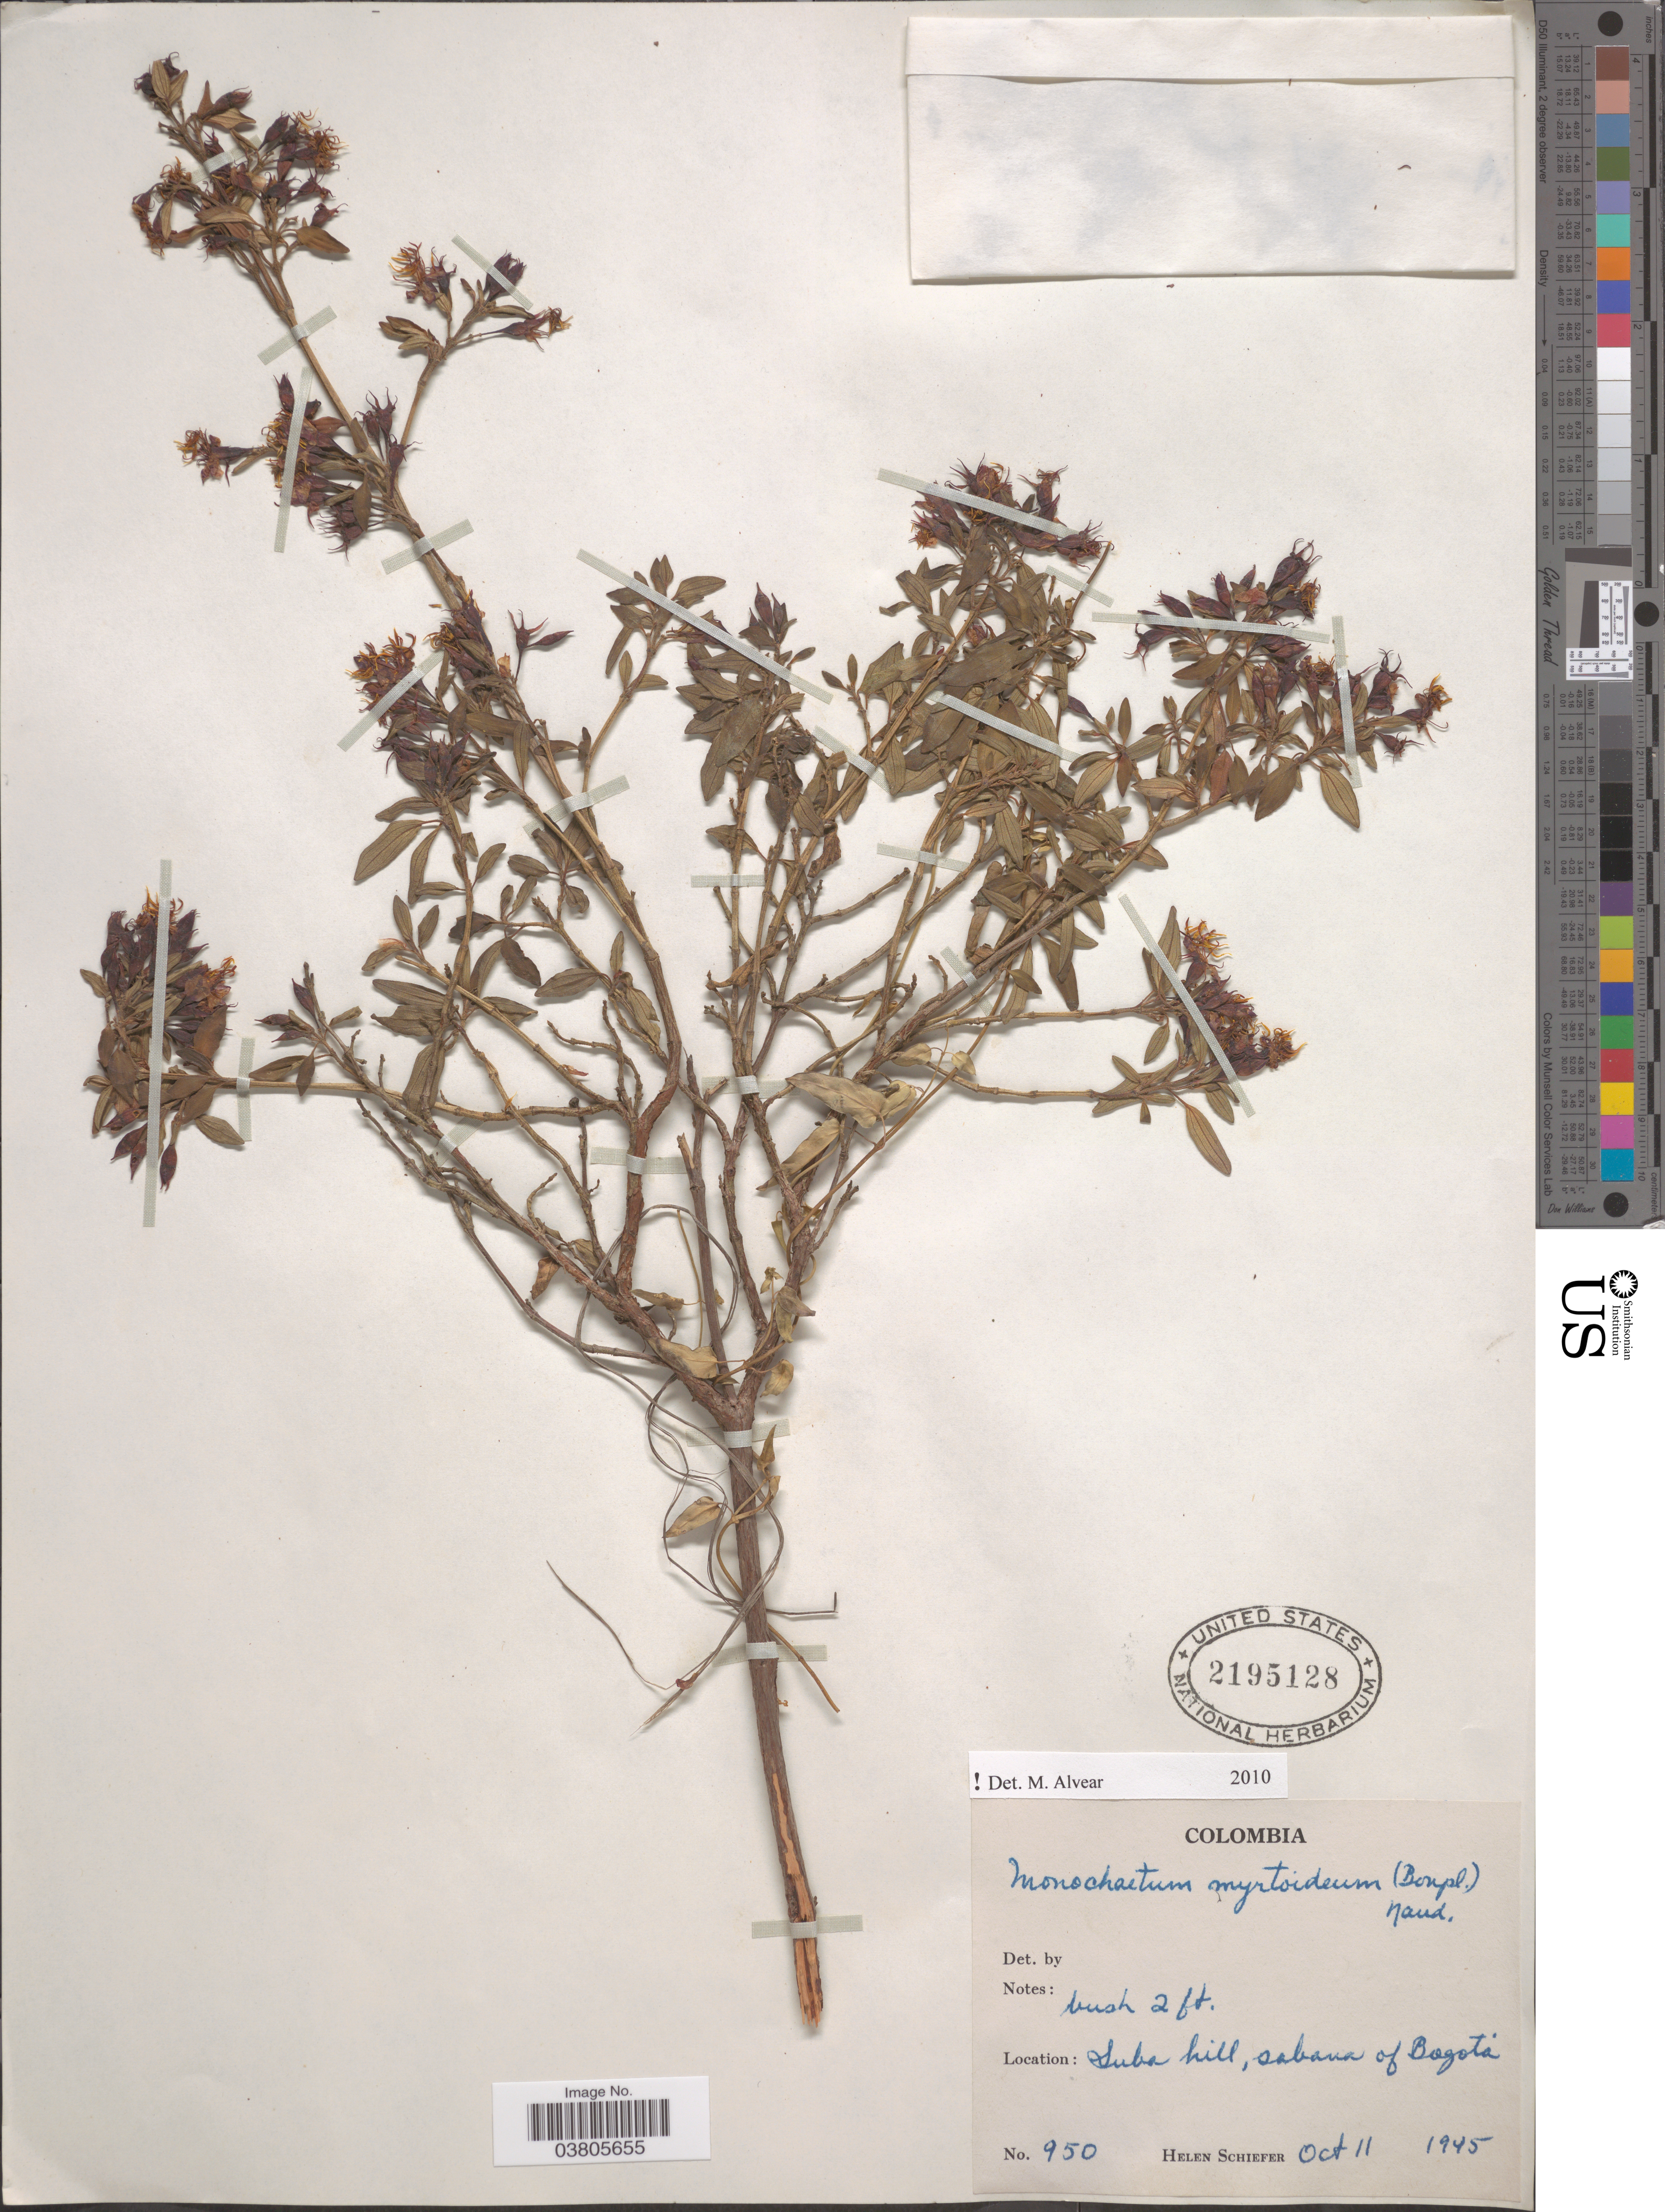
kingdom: Plantae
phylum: Tracheophyta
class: Magnoliopsida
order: Myrtales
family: Melastomataceae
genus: Monochaetum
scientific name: Monochaetum myrtoideum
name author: Naudin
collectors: H. Schiefer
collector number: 950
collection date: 1945-10-11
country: Colombia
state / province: Bogota D.C.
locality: Suba hill, sabana of Bogotá.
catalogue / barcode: US 2195128